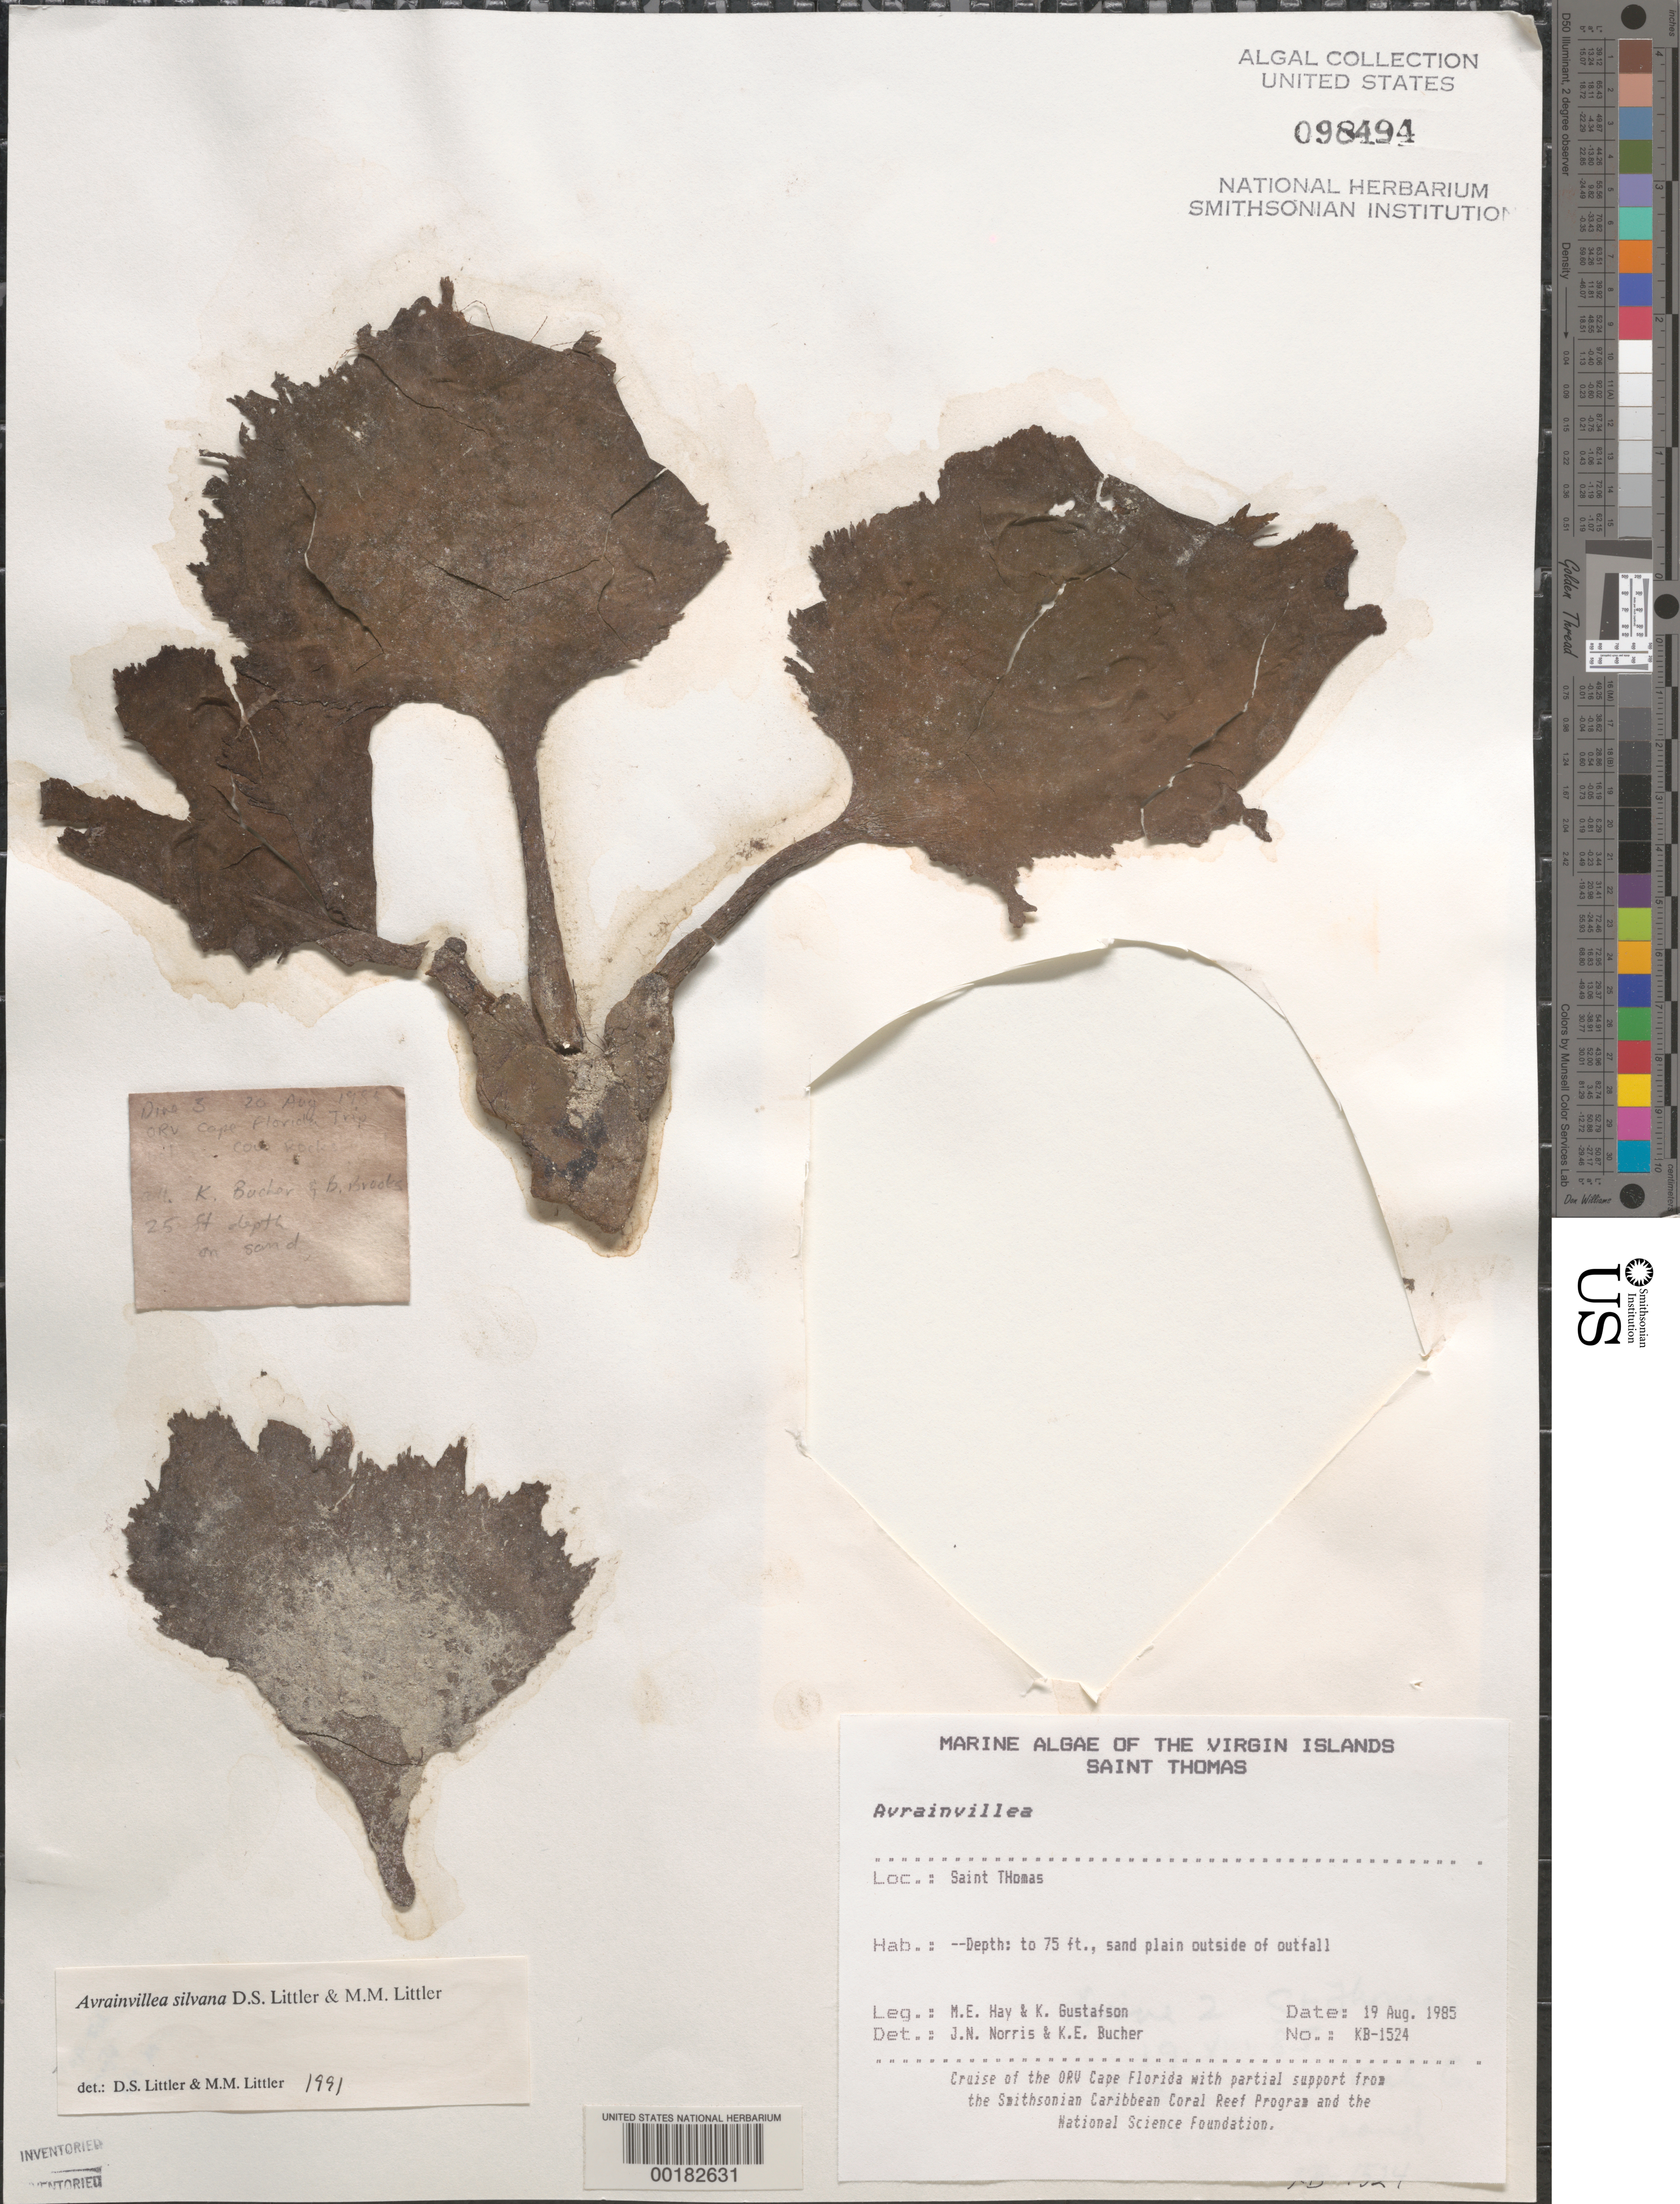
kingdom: Plantae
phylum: Chlorophyta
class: Ulvophyceae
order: Bryopsidales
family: Dichotomosiphonaceae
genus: Avrainvillea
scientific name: Avrainvillea silvana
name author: D.S. Littler & Littler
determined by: Littler, D. S.; Littler, M. M.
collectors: M. E. Hay & K. Gustafson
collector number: KB-1524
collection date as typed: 19 Aug 1985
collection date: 1985-08-19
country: U.S. Virgin Islands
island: St. Thomas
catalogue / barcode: US 98494